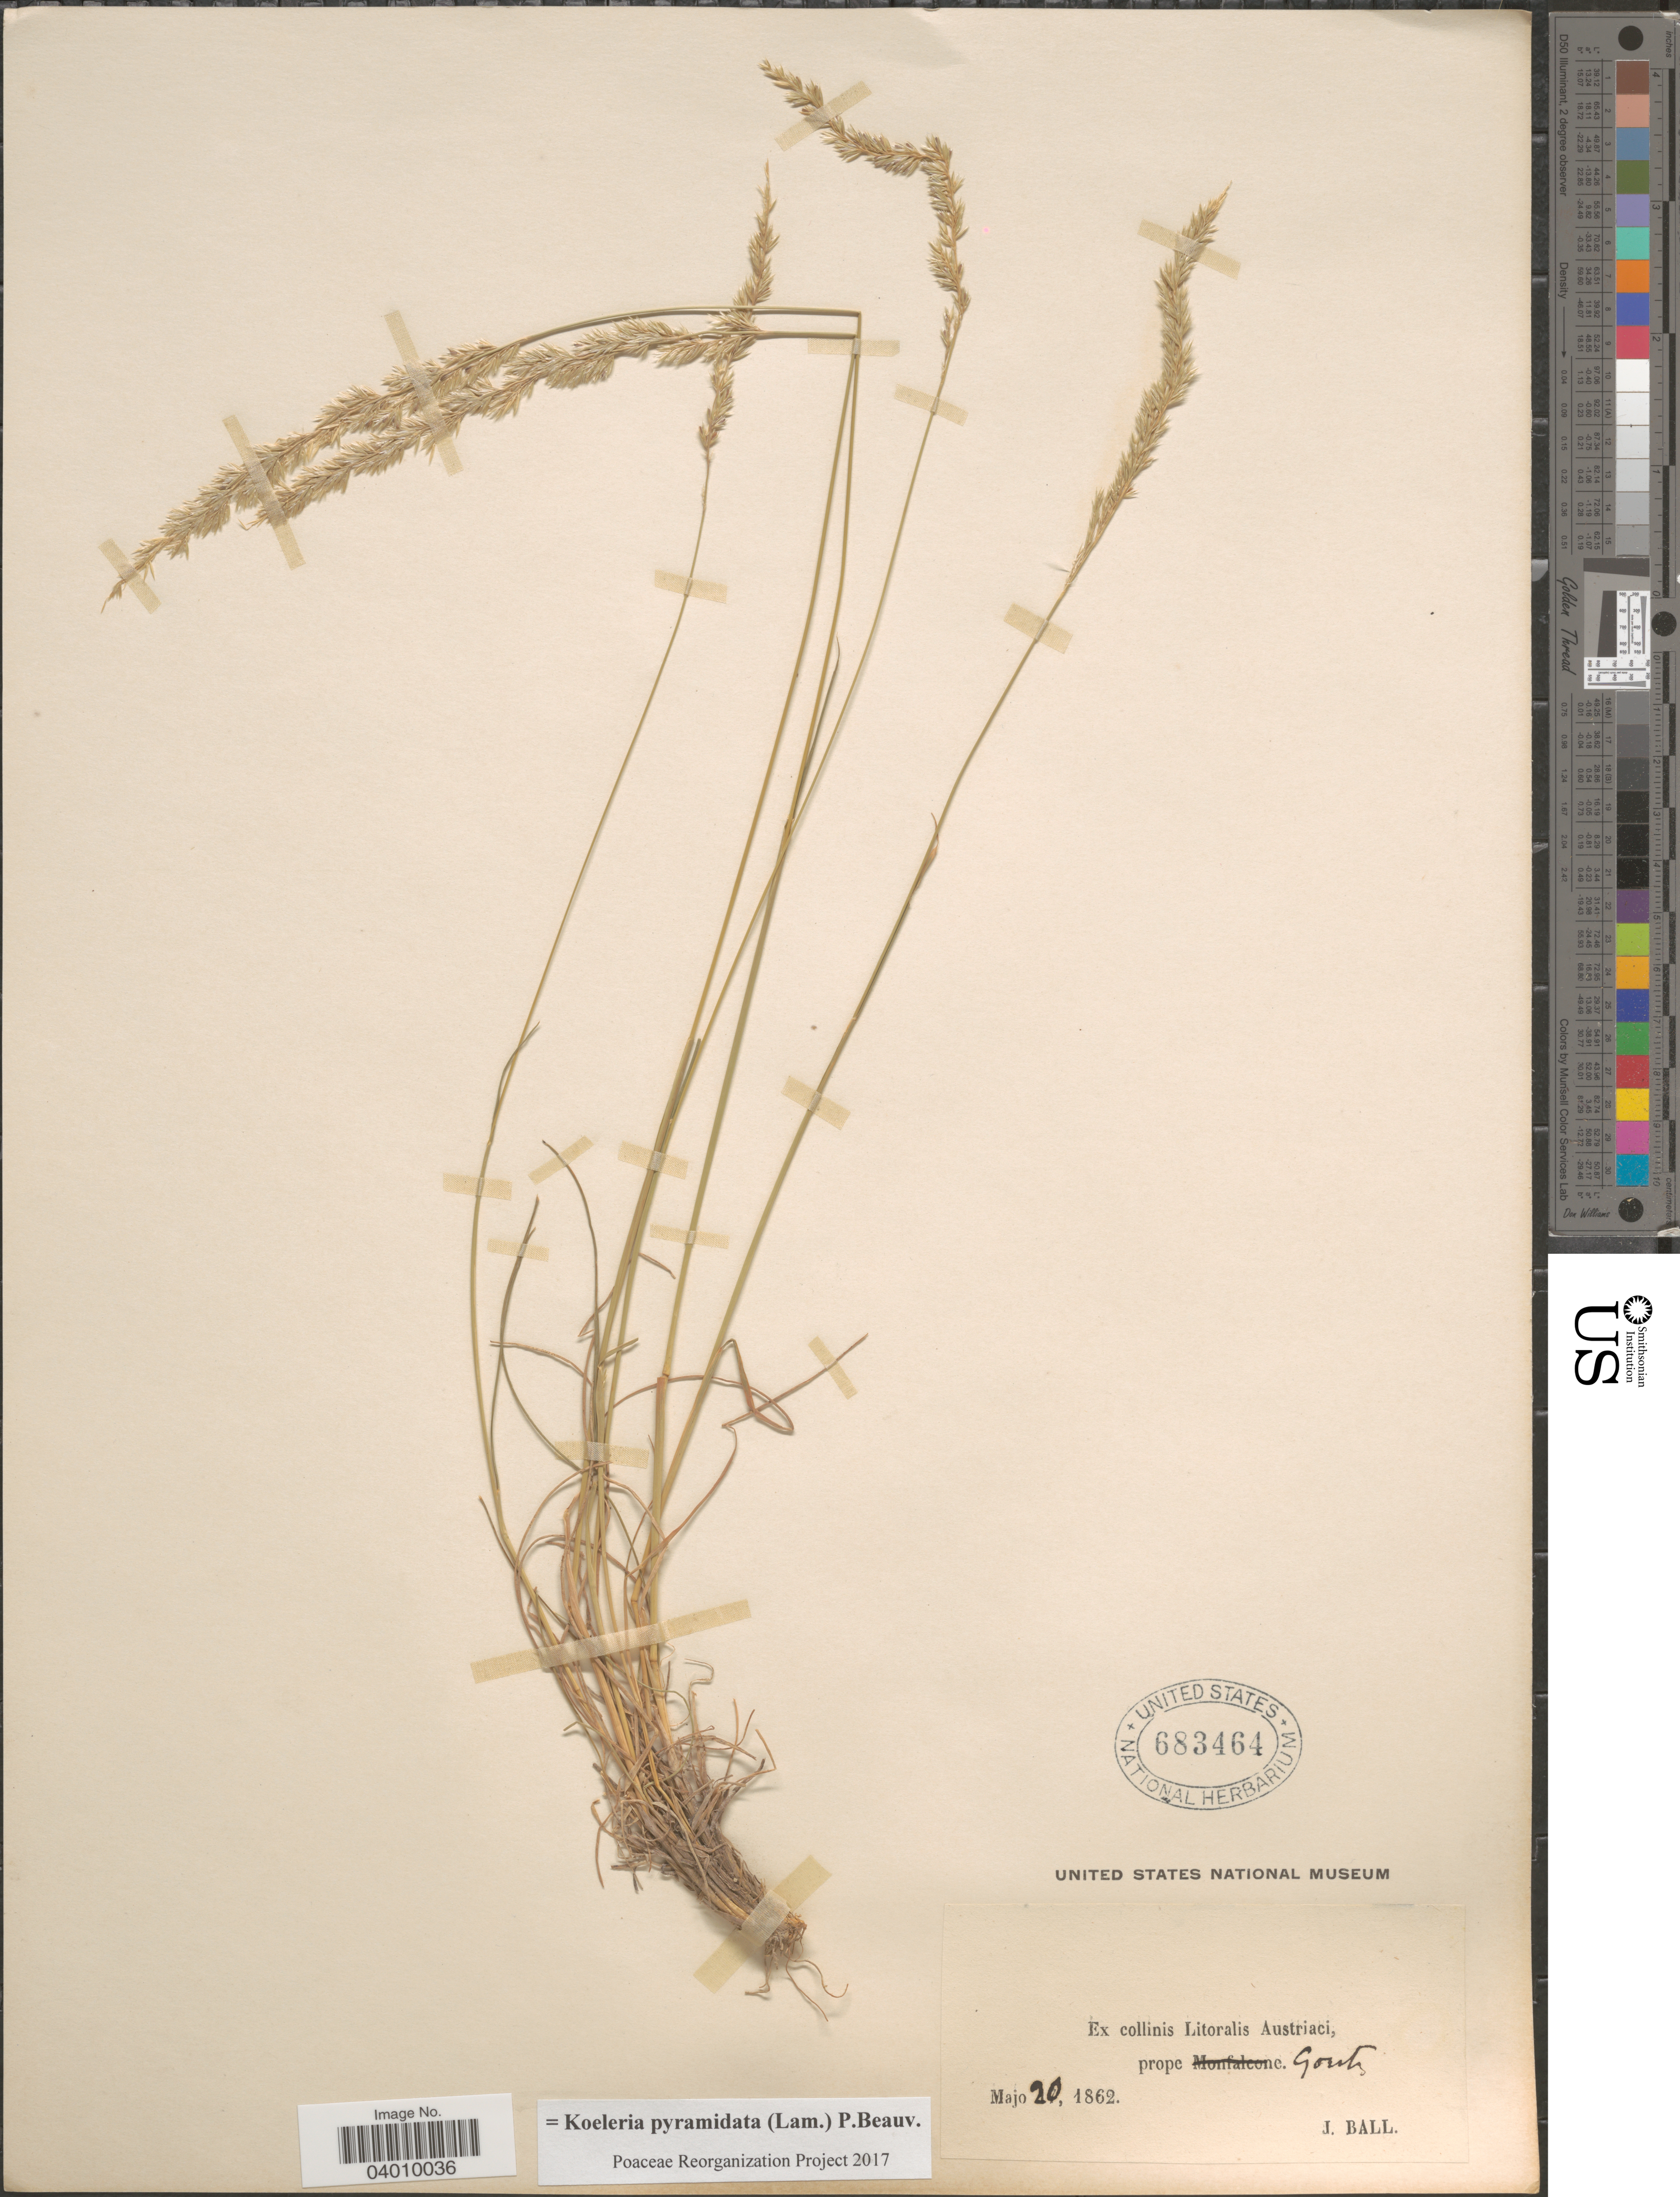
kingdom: Plantae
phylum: Tracheophyta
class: Liliopsida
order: Poales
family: Poaceae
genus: Koeleria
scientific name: Koeleria pyramidata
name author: (Lam.) P. Beauv.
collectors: J. Ball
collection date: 1862-05-20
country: Austria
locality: Ex collinis Litoralis Austriaci, prope Goritz.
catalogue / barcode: US 683464